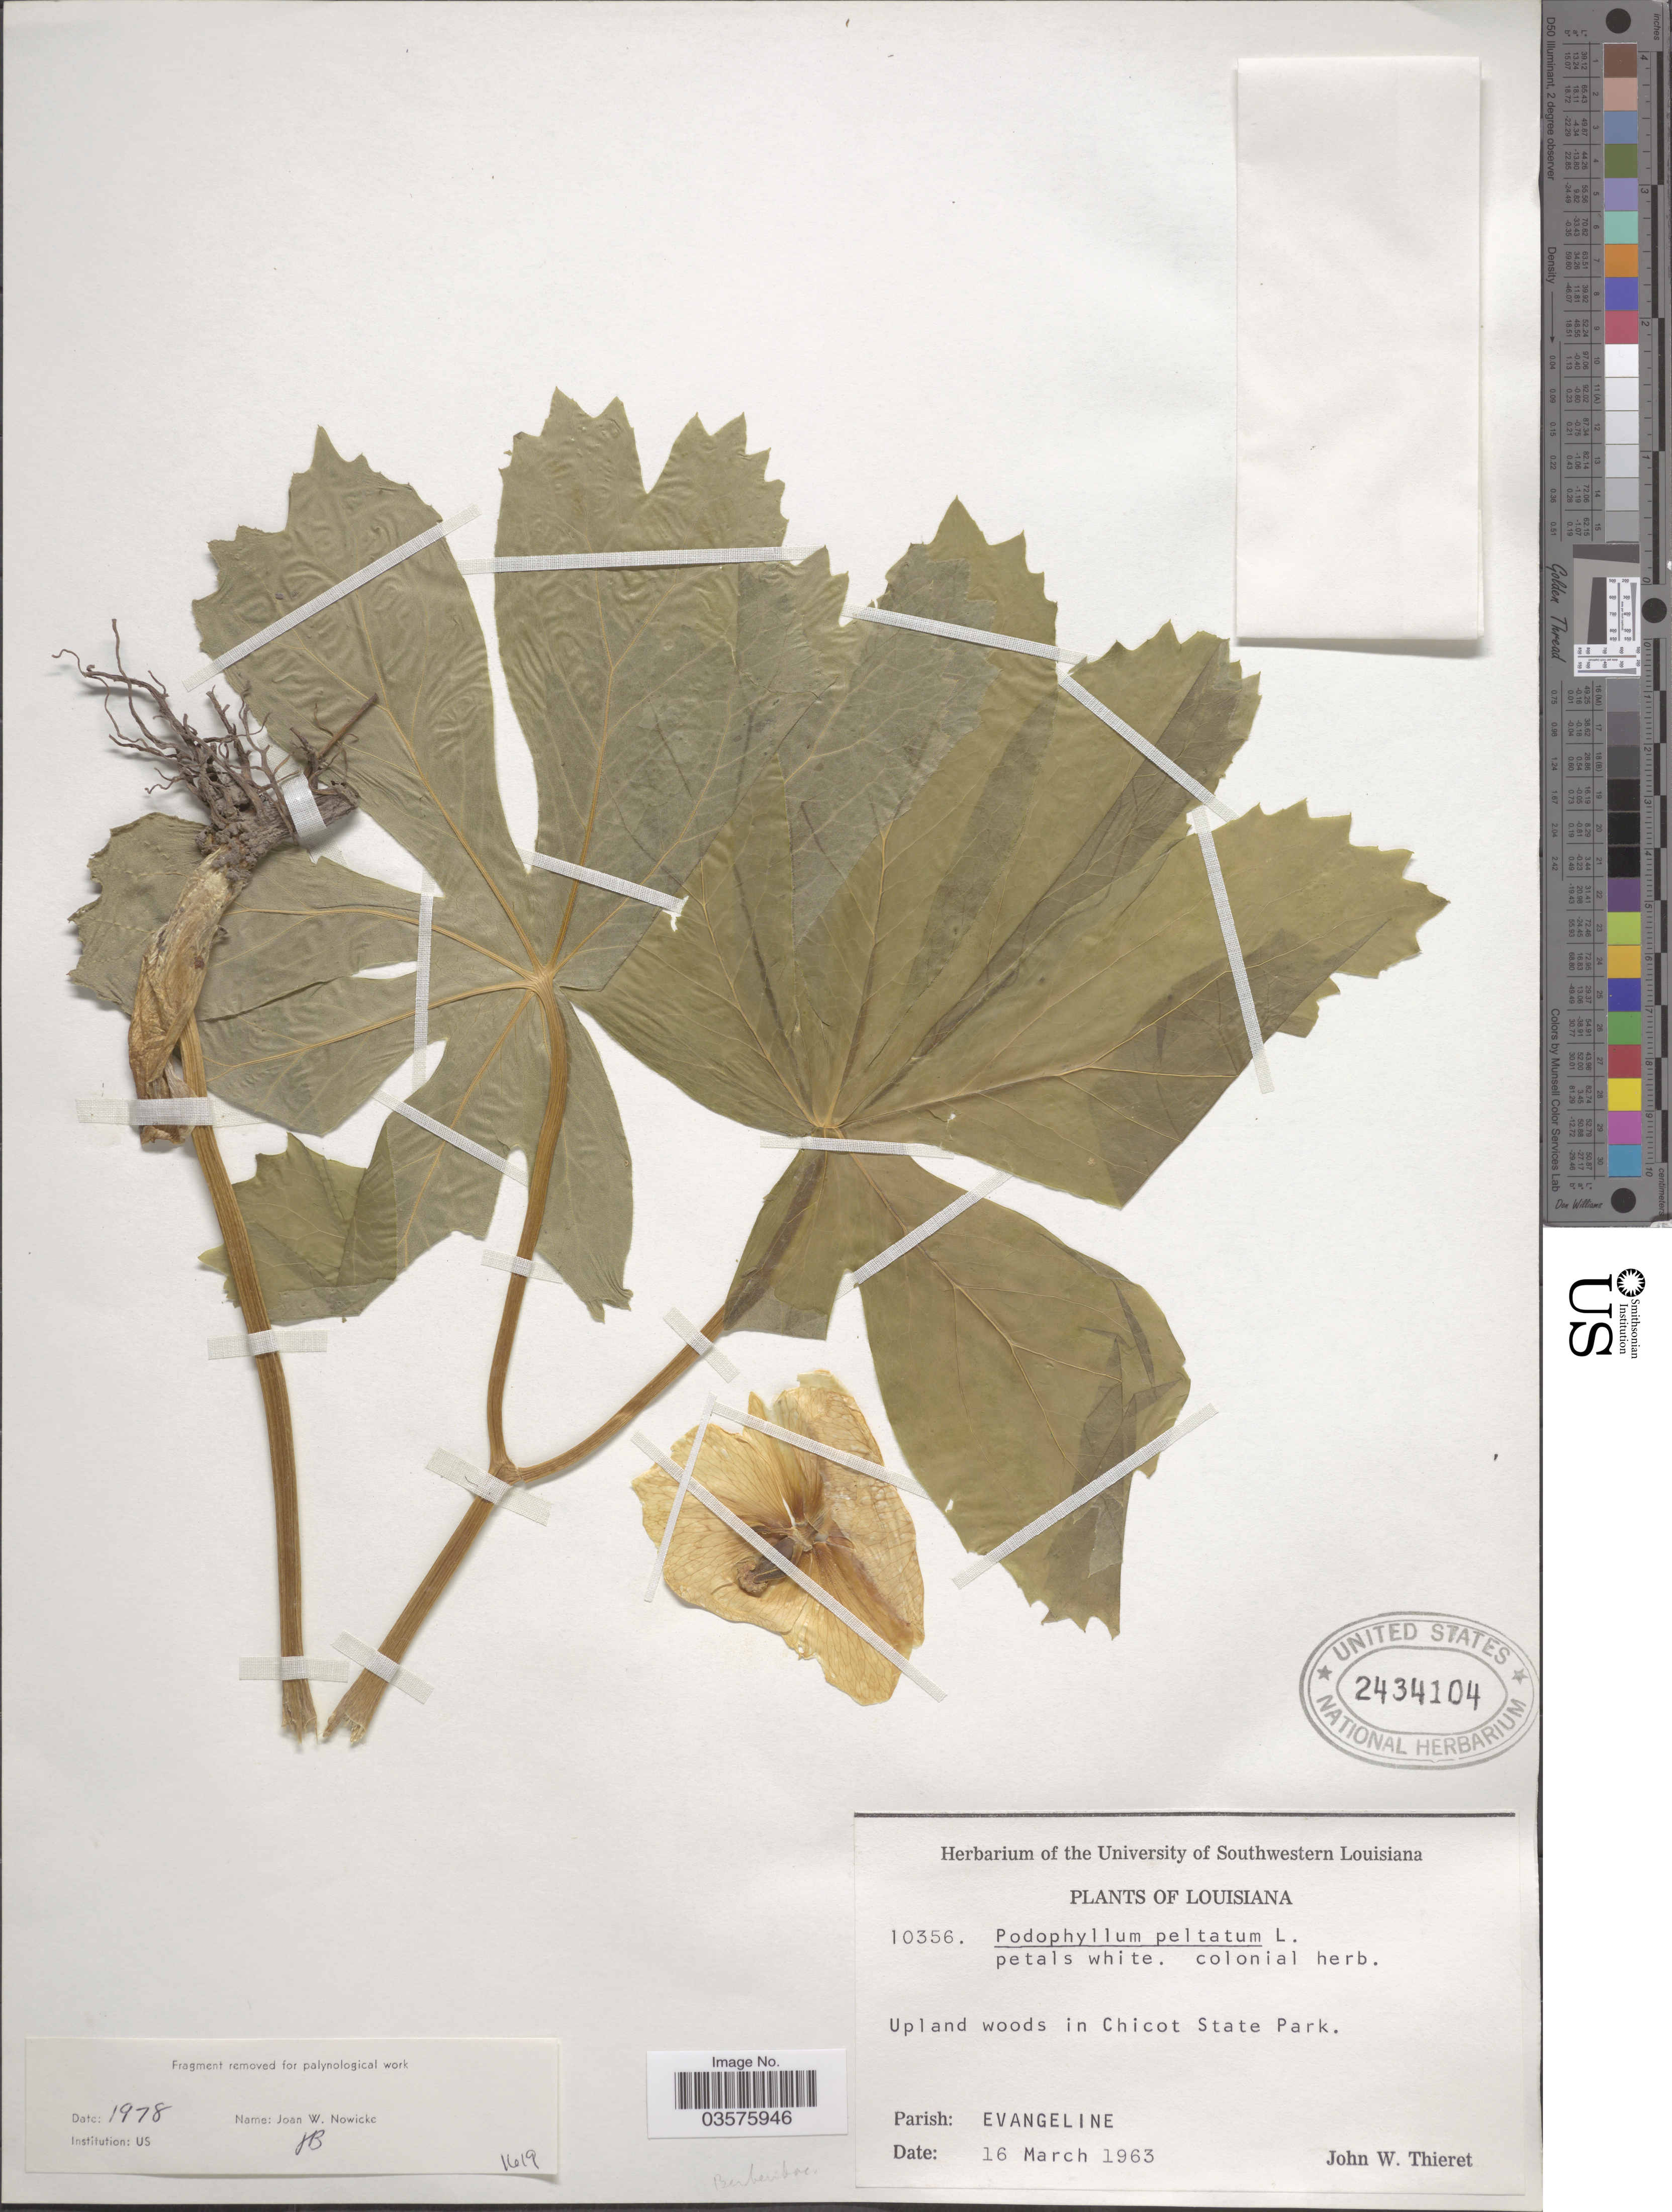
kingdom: Plantae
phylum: Tracheophyta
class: Magnoliopsida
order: Ranunculales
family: Berberidaceae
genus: Podophyllum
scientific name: Podophyllum peltatum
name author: L.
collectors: J. W. Thieret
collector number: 10356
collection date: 1963-03-16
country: United States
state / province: Louisiana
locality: Upland woods in Chicot State Park. Parish: Evangeline.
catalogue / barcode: US 2434104